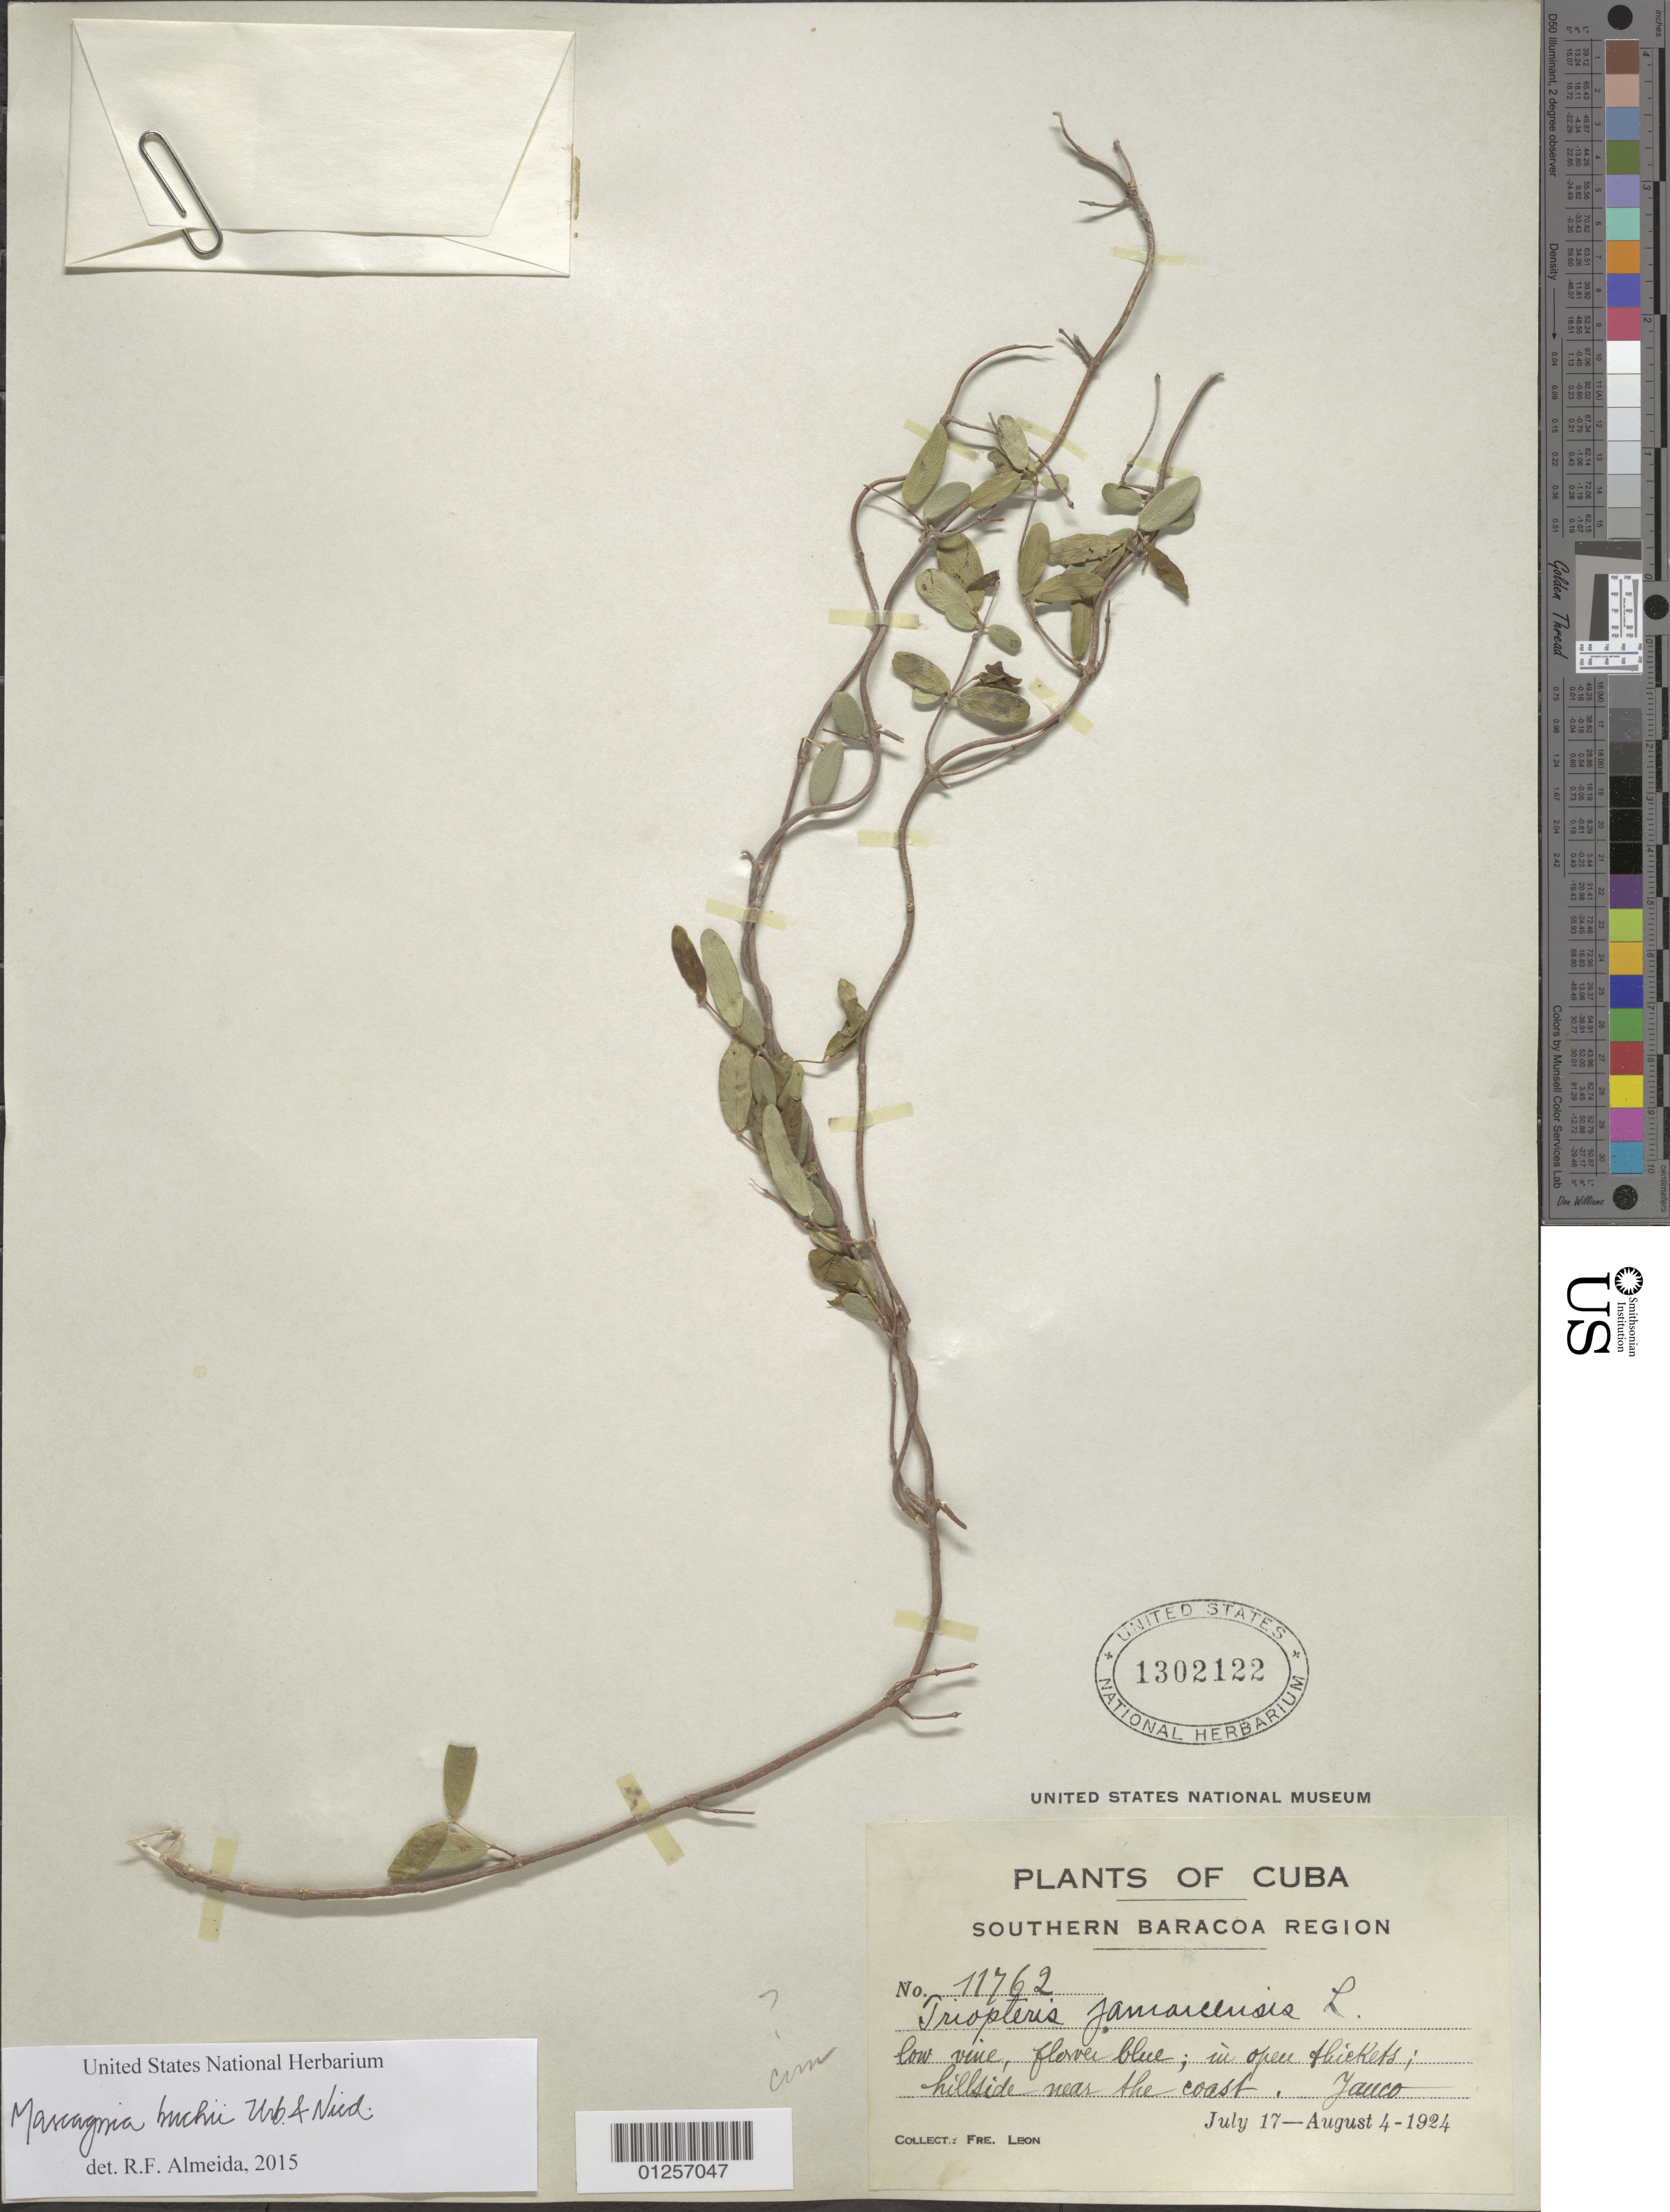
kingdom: Plantae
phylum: Tracheophyta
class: Magnoliopsida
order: Malpighiales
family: Malpighiaceae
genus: Mascagnia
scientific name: Mascagnia buchii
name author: Urb. & Nied.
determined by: De Almeida, R. F., (HUEFS), Universidade Estadual de Feira de Santana (BRAZIL)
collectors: Bro. León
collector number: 11762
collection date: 1924-07-17/1924-08-04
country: Cuba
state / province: Guantanamo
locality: Yauco, southern Baracoa region.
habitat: In open thickets, hillside near the coast.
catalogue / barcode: US 1302122